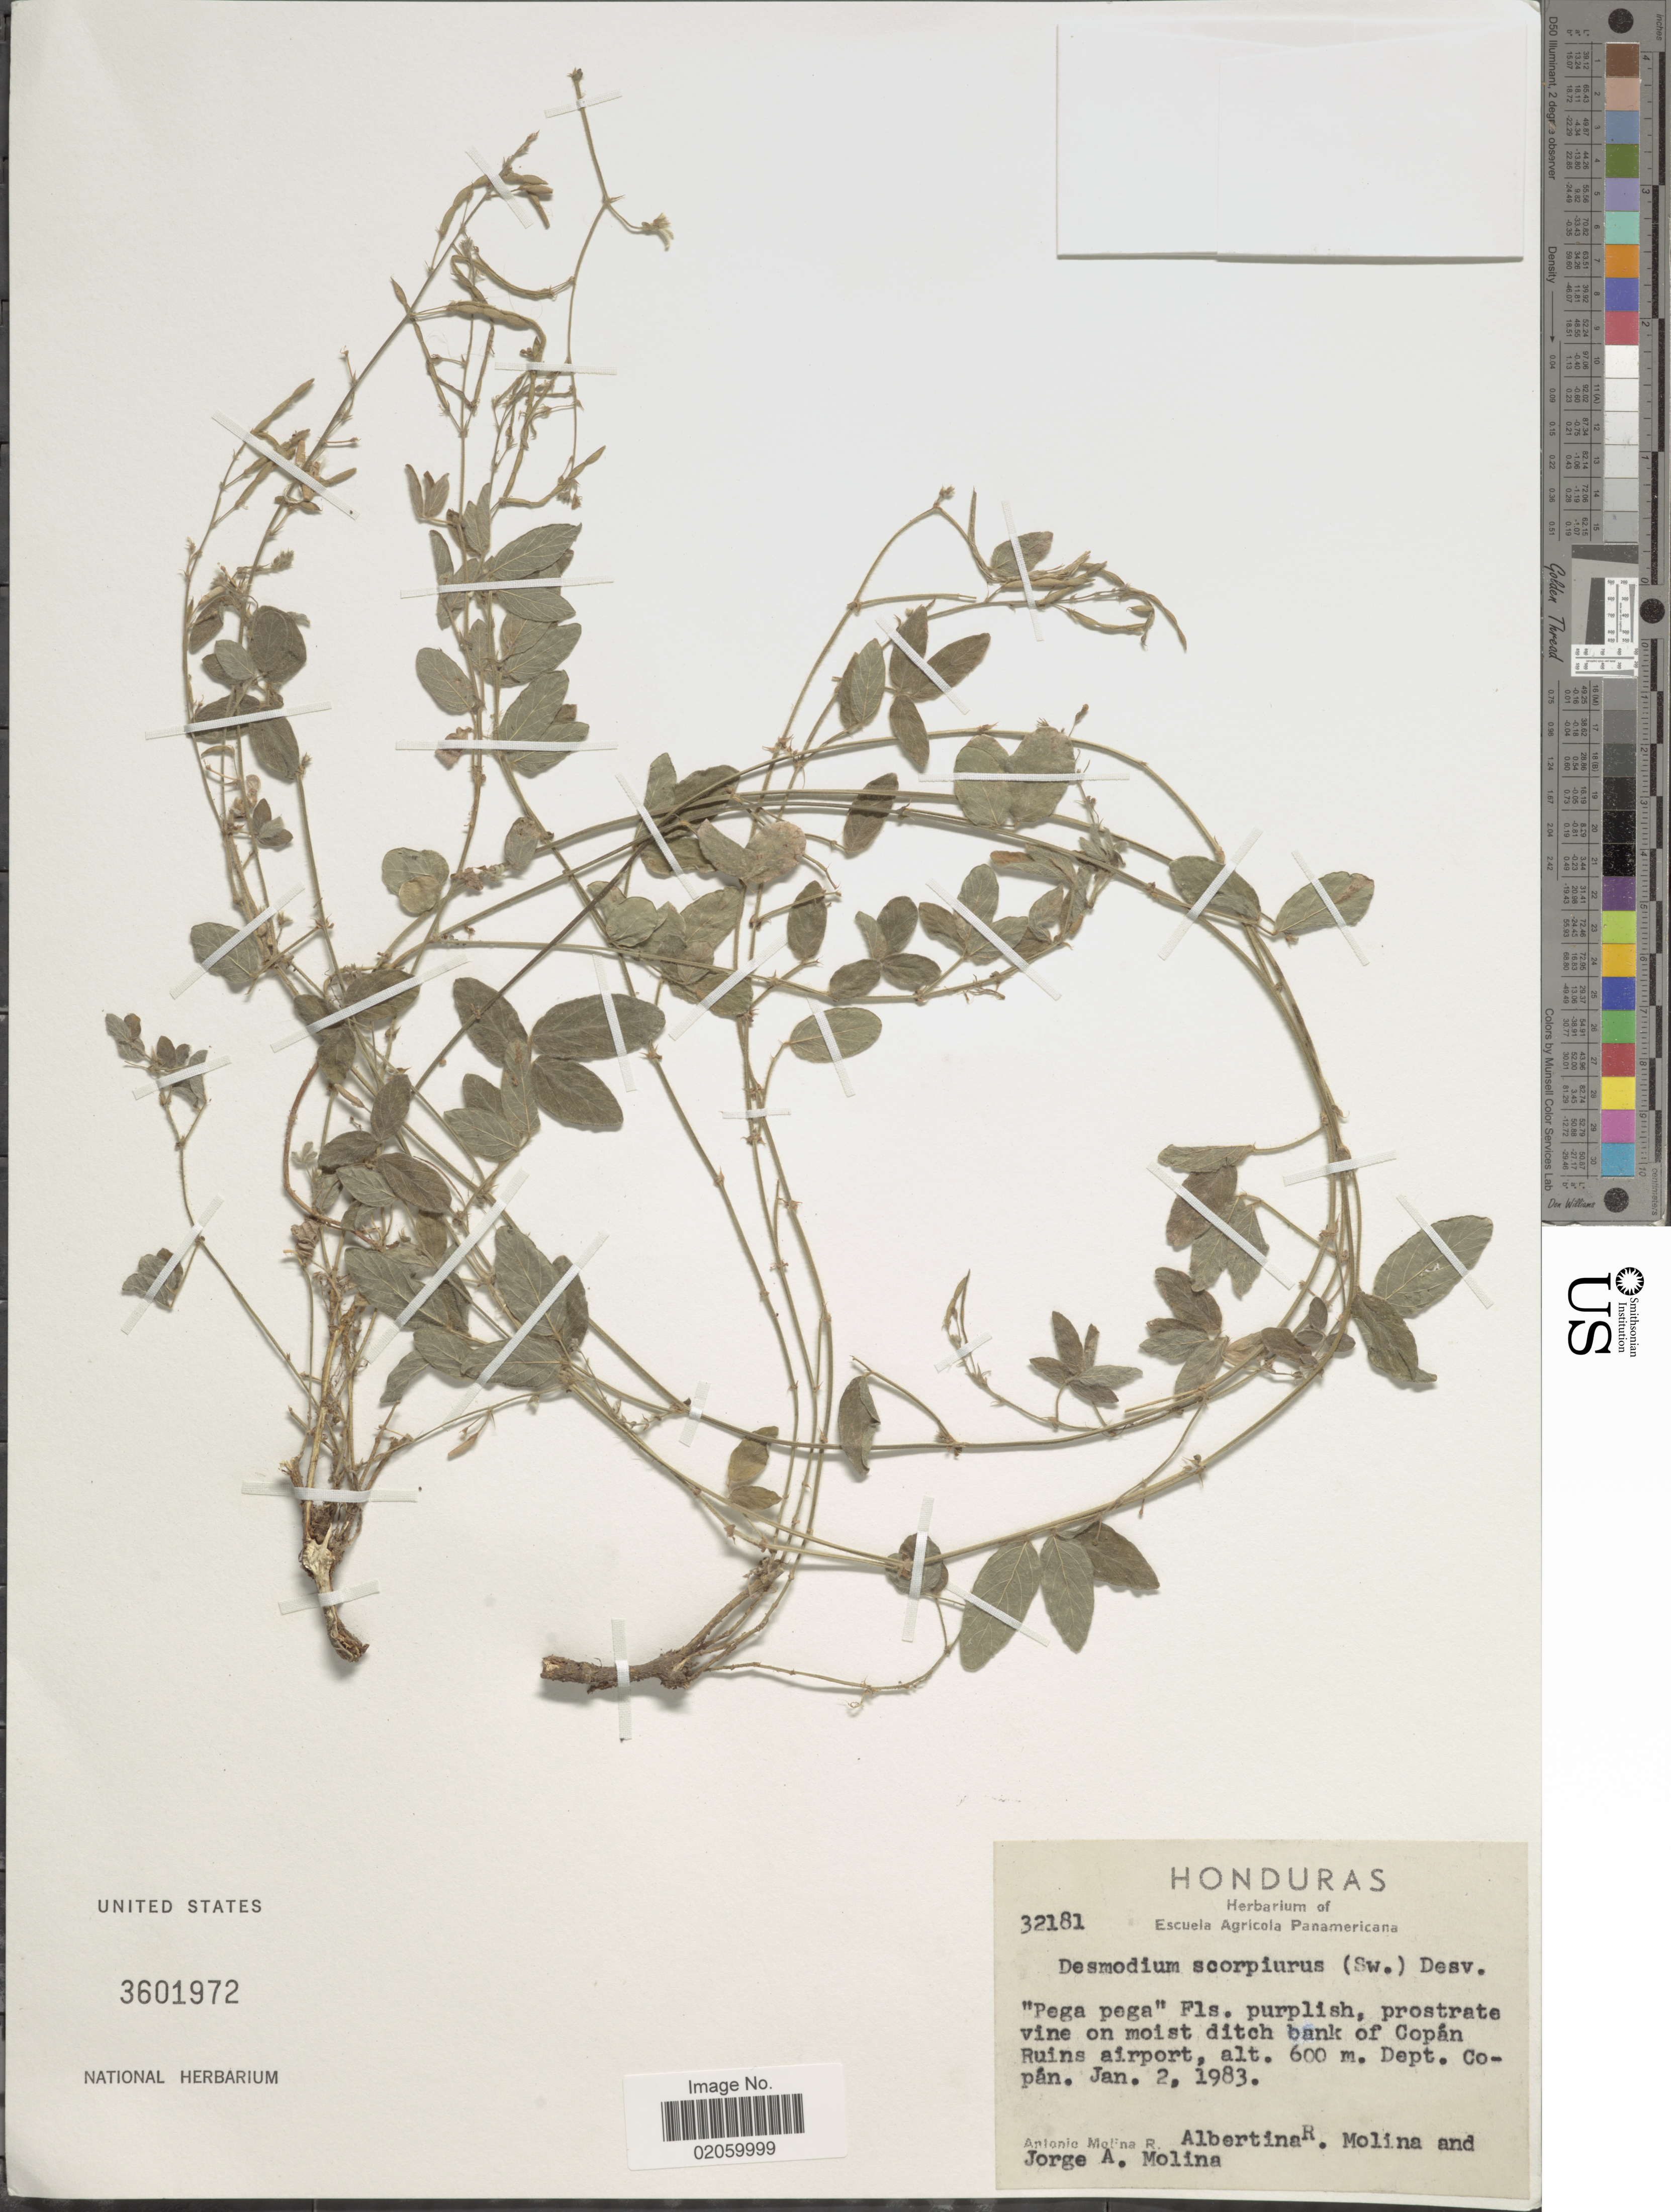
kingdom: Plantae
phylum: Tracheophyta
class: Magnoliopsida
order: Fabales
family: Fabaceae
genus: Desmodium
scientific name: Desmodium scorpiurus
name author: (Sw.) Desv. ex DC.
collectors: A. Molina R., A. R. Molina & J. A. Molina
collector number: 32181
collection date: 1983-01-02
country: Honduras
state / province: Copán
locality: Bank of Copan Ruins airport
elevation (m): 600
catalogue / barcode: US 3601972